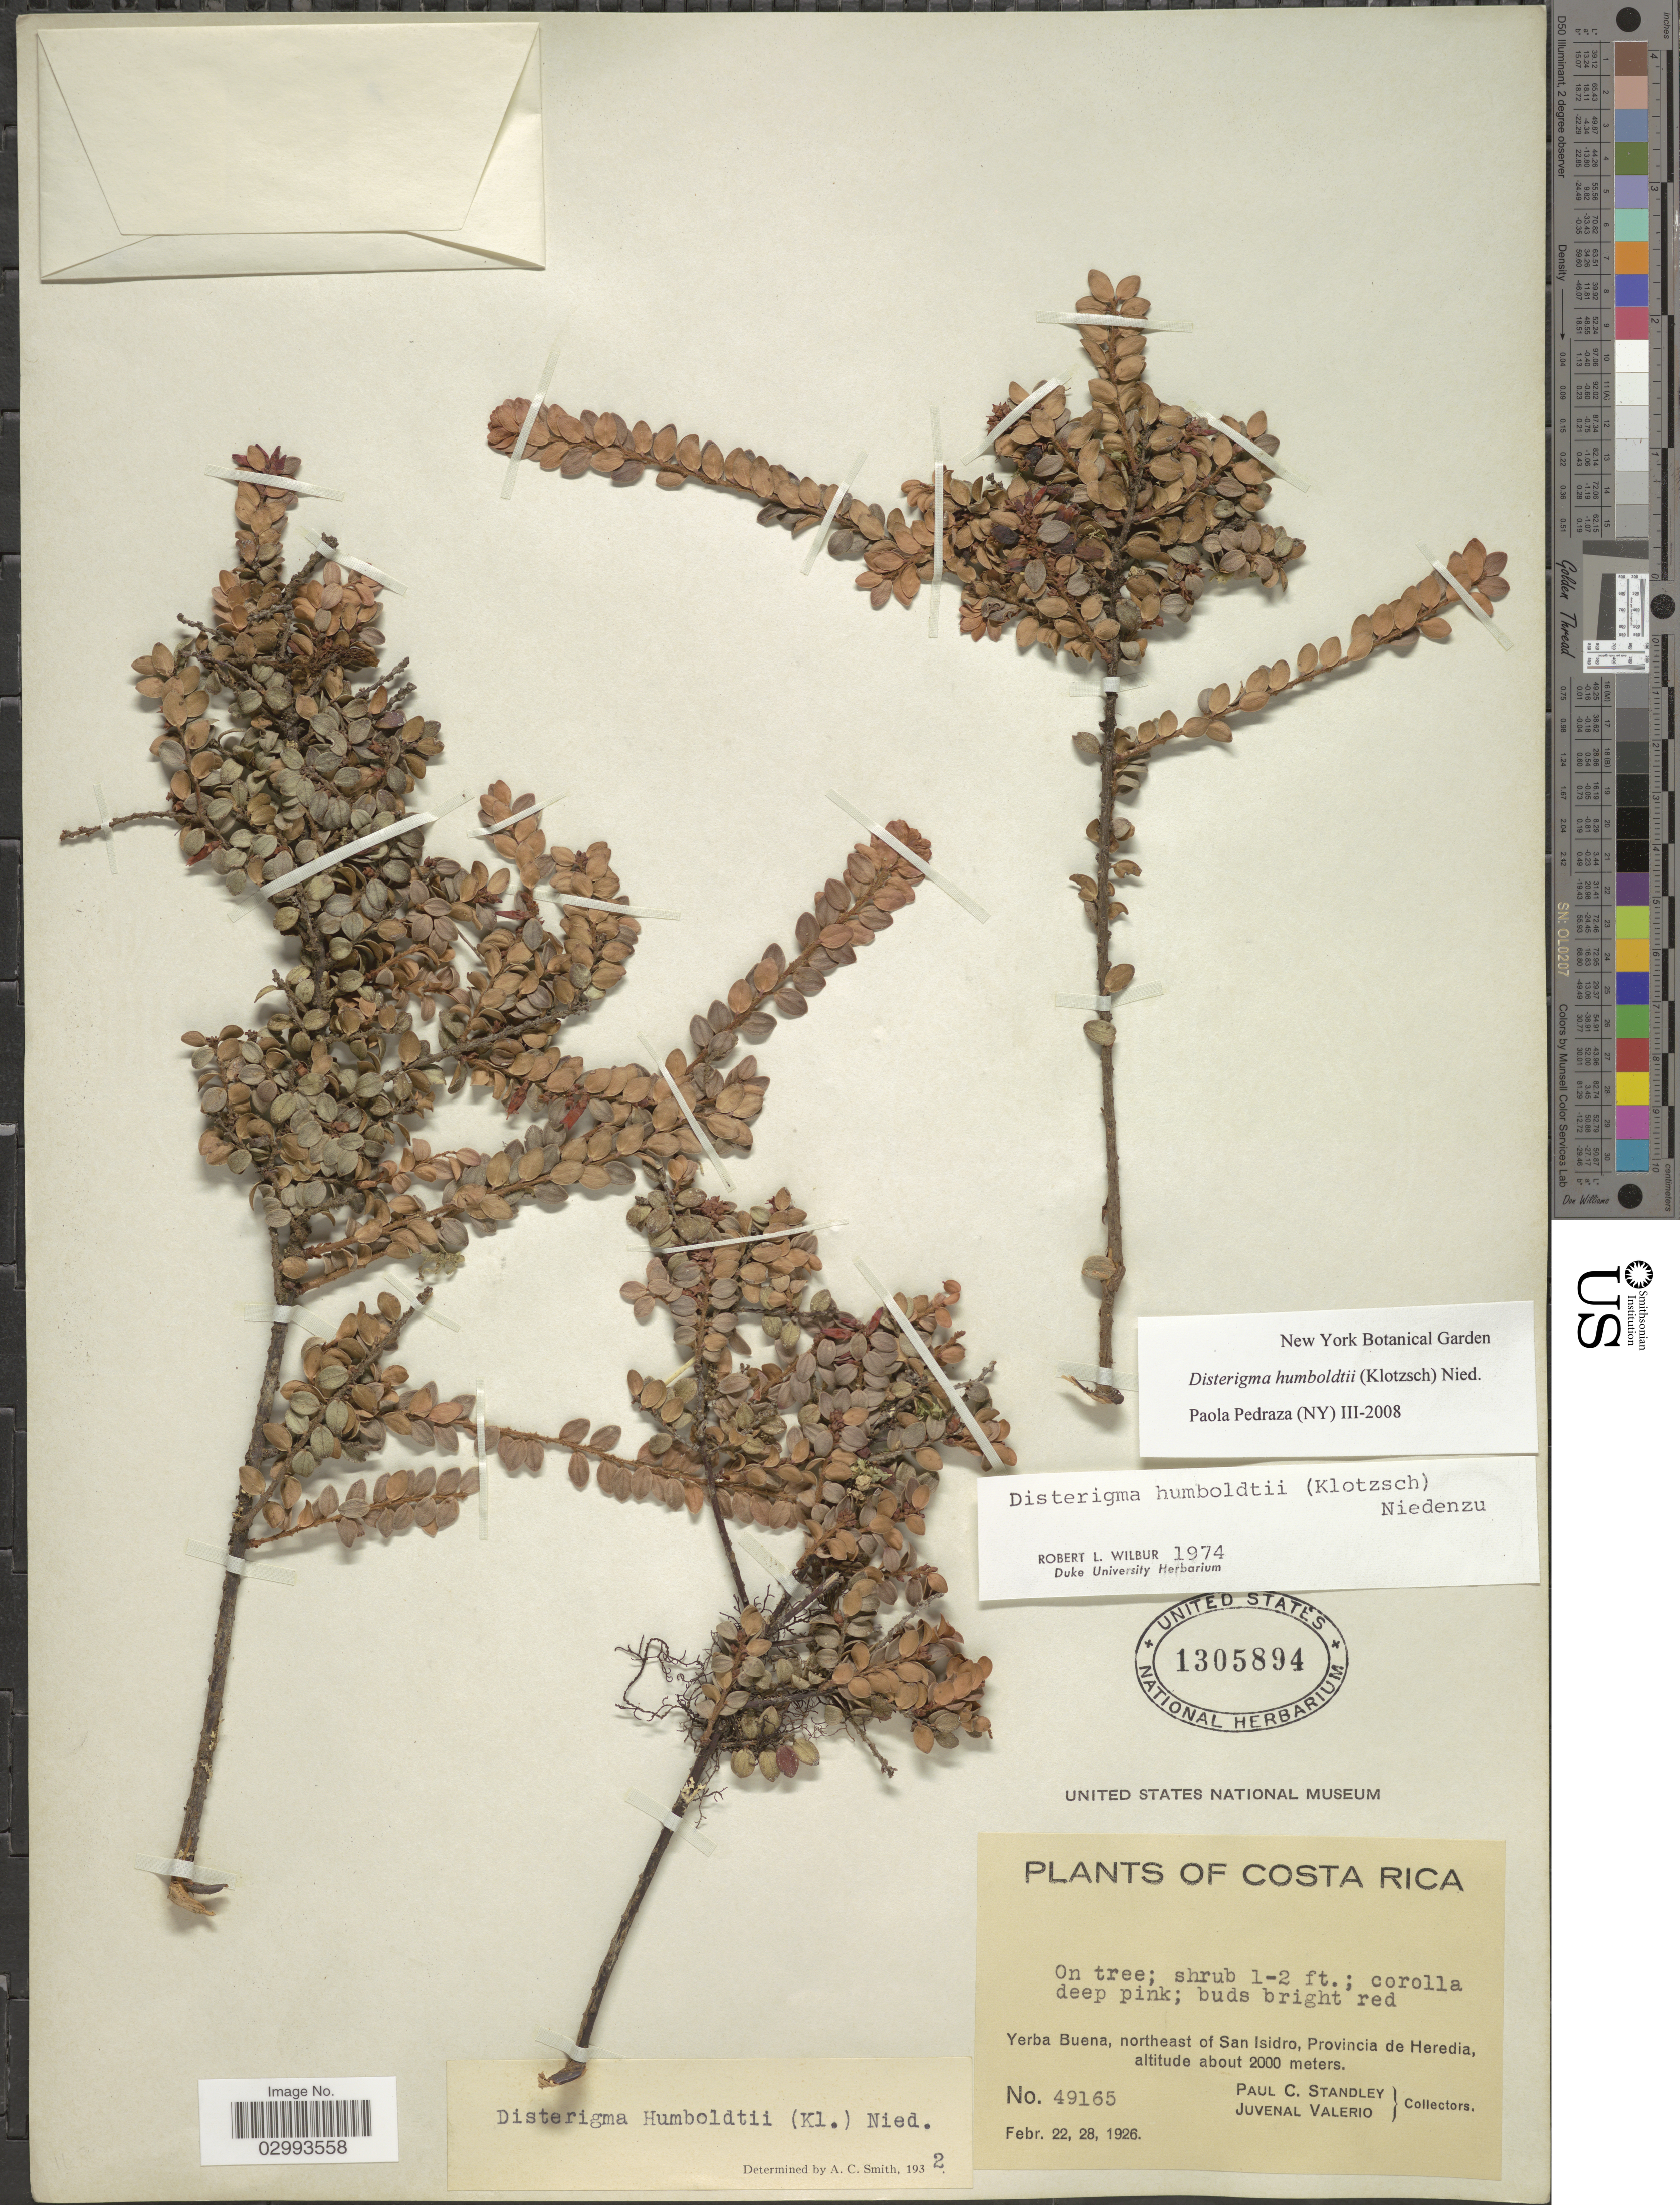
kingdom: Plantae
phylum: Tracheophyta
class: Magnoliopsida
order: Ericales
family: Ericaceae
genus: Disterigma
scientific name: Disterigma humboldtii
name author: (Klotzsch) Nied.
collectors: P. C. Standley & J. Valerio R.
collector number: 49165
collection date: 1926-02-22/1926-02-28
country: Costa Rica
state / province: Heredia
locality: Yerba Buena, northeast of San Isidro.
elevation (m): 2000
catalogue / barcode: US 1305894